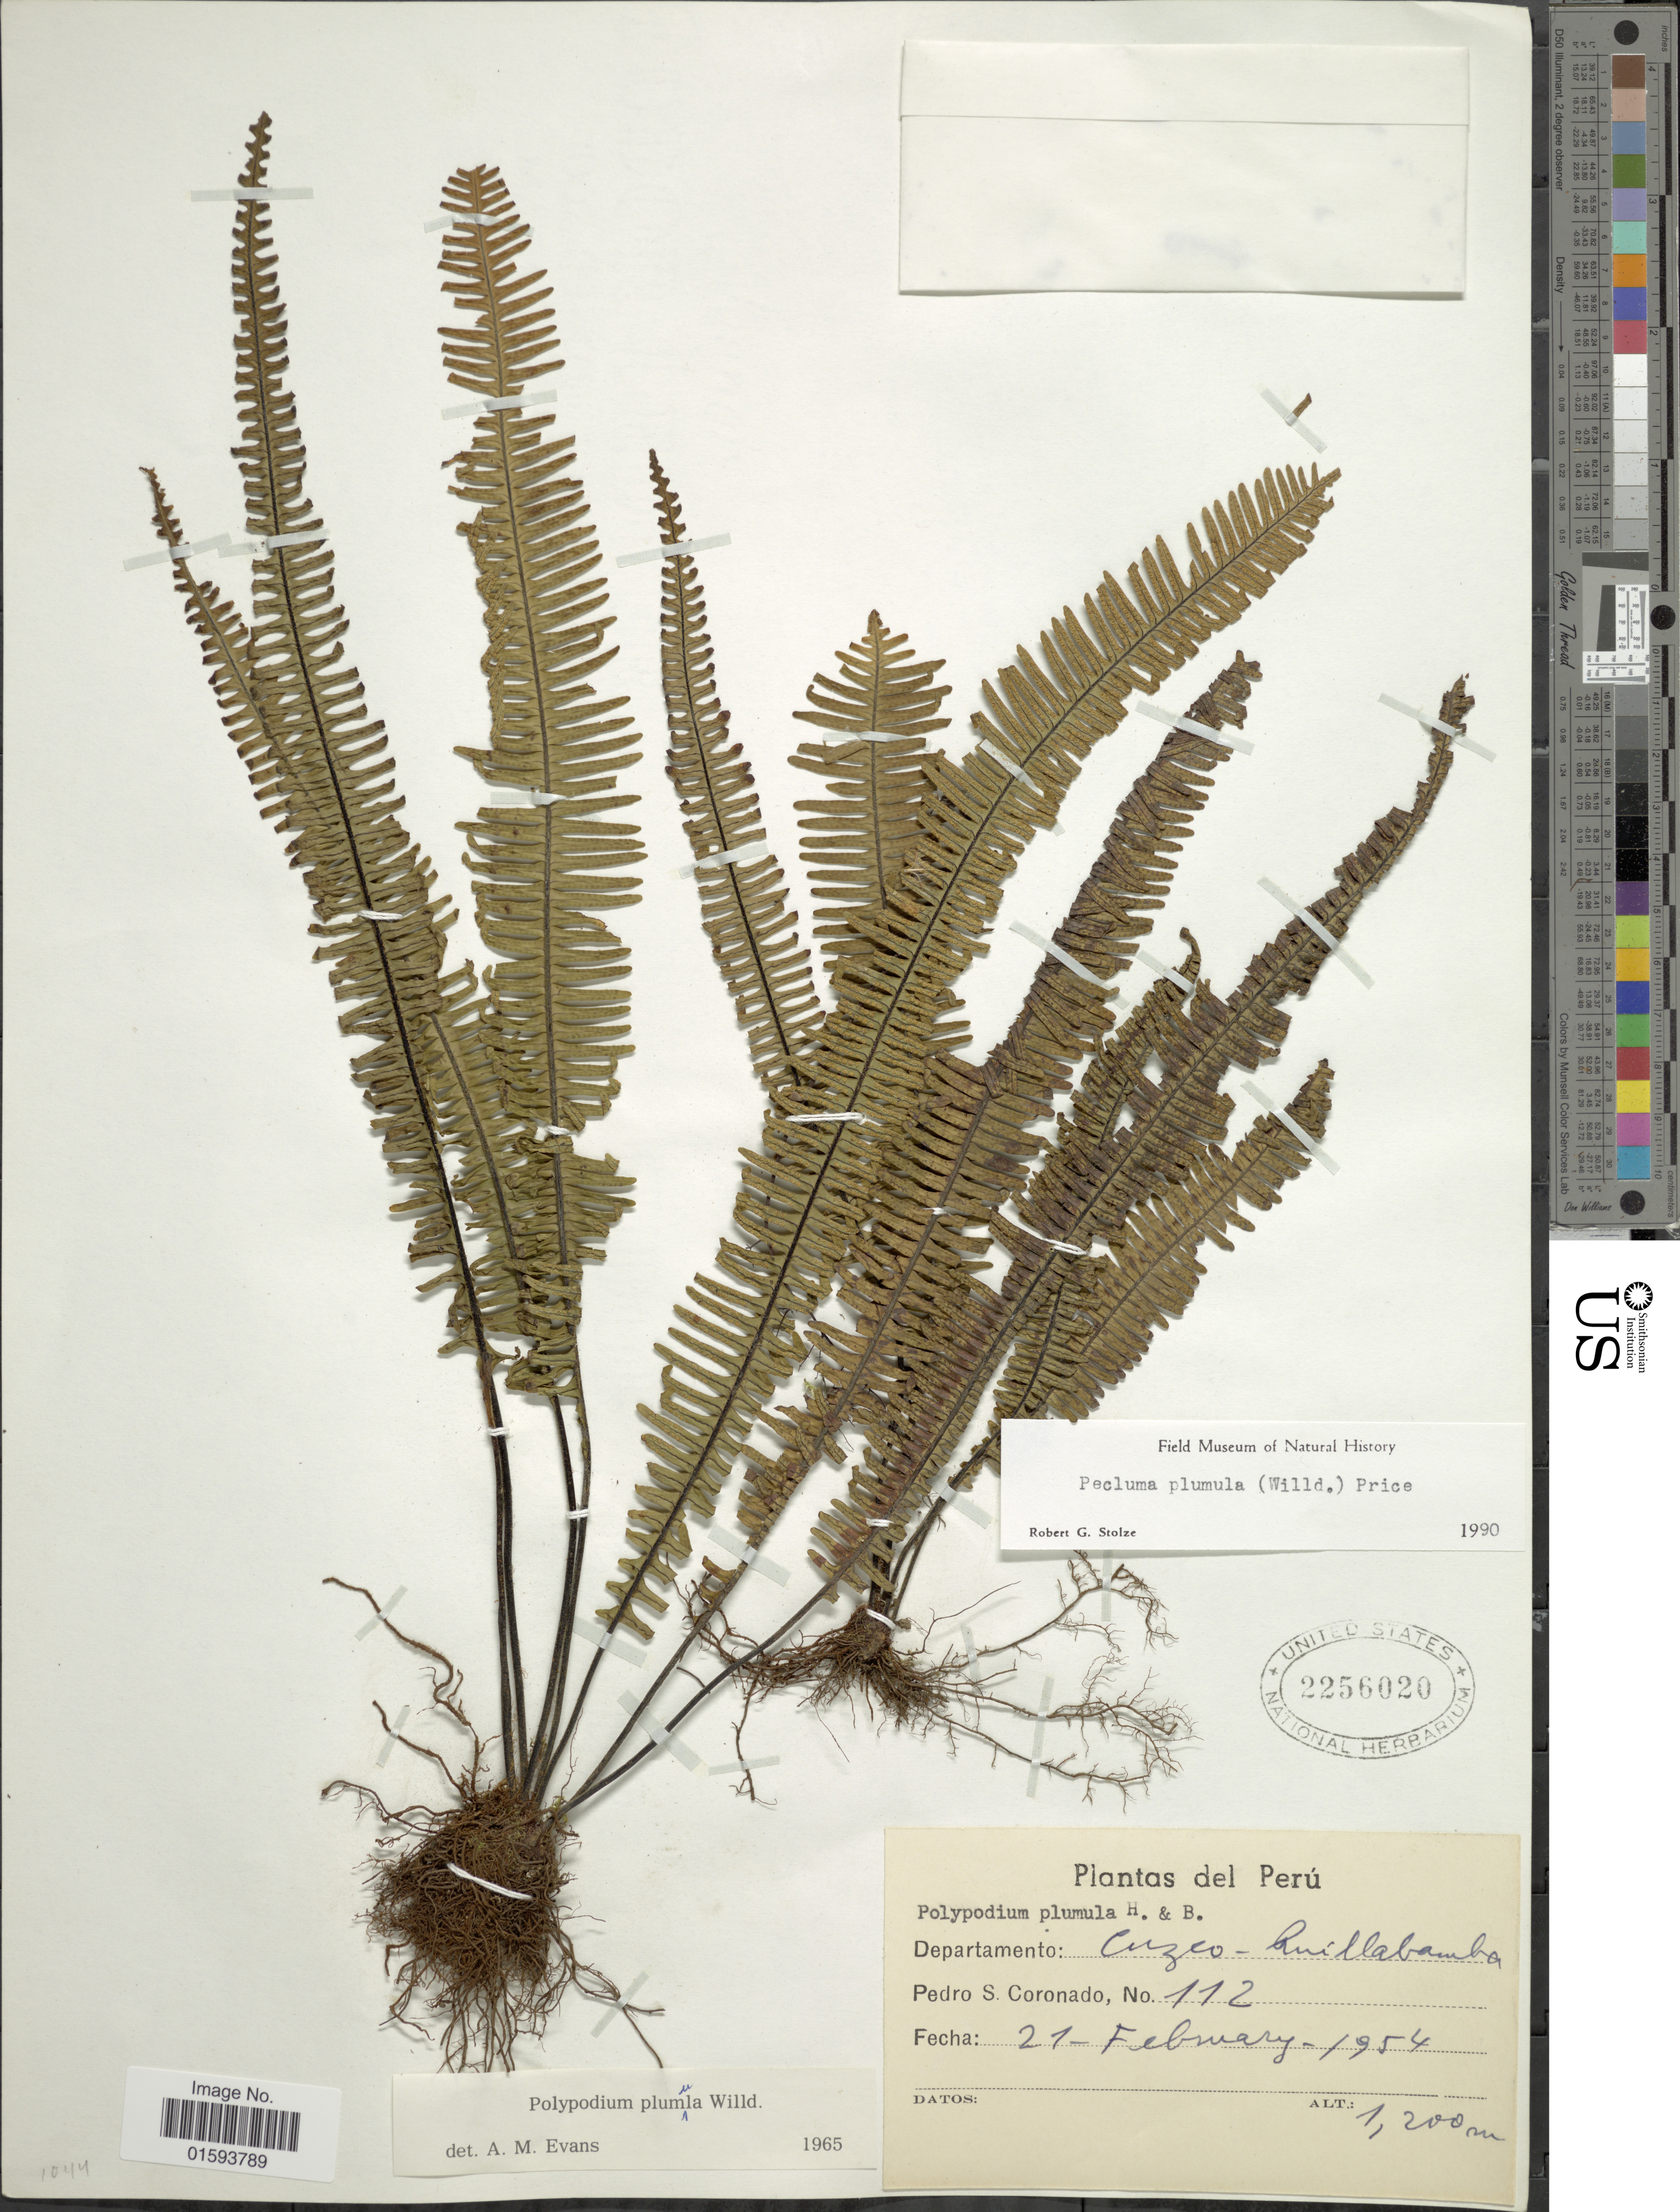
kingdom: Plantae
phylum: Tracheophyta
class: Polypodiopsida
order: Polypodiales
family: Polypodiaceae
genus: Pecluma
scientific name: Pecluma plumula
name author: (Humb. & Bonpl. ex Willd.) M.G. Price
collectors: P. Coronado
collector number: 112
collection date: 1954-02-21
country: Peru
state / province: Cusco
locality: Quillabamba, Departamento Cuzco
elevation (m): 1200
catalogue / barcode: US 2256020